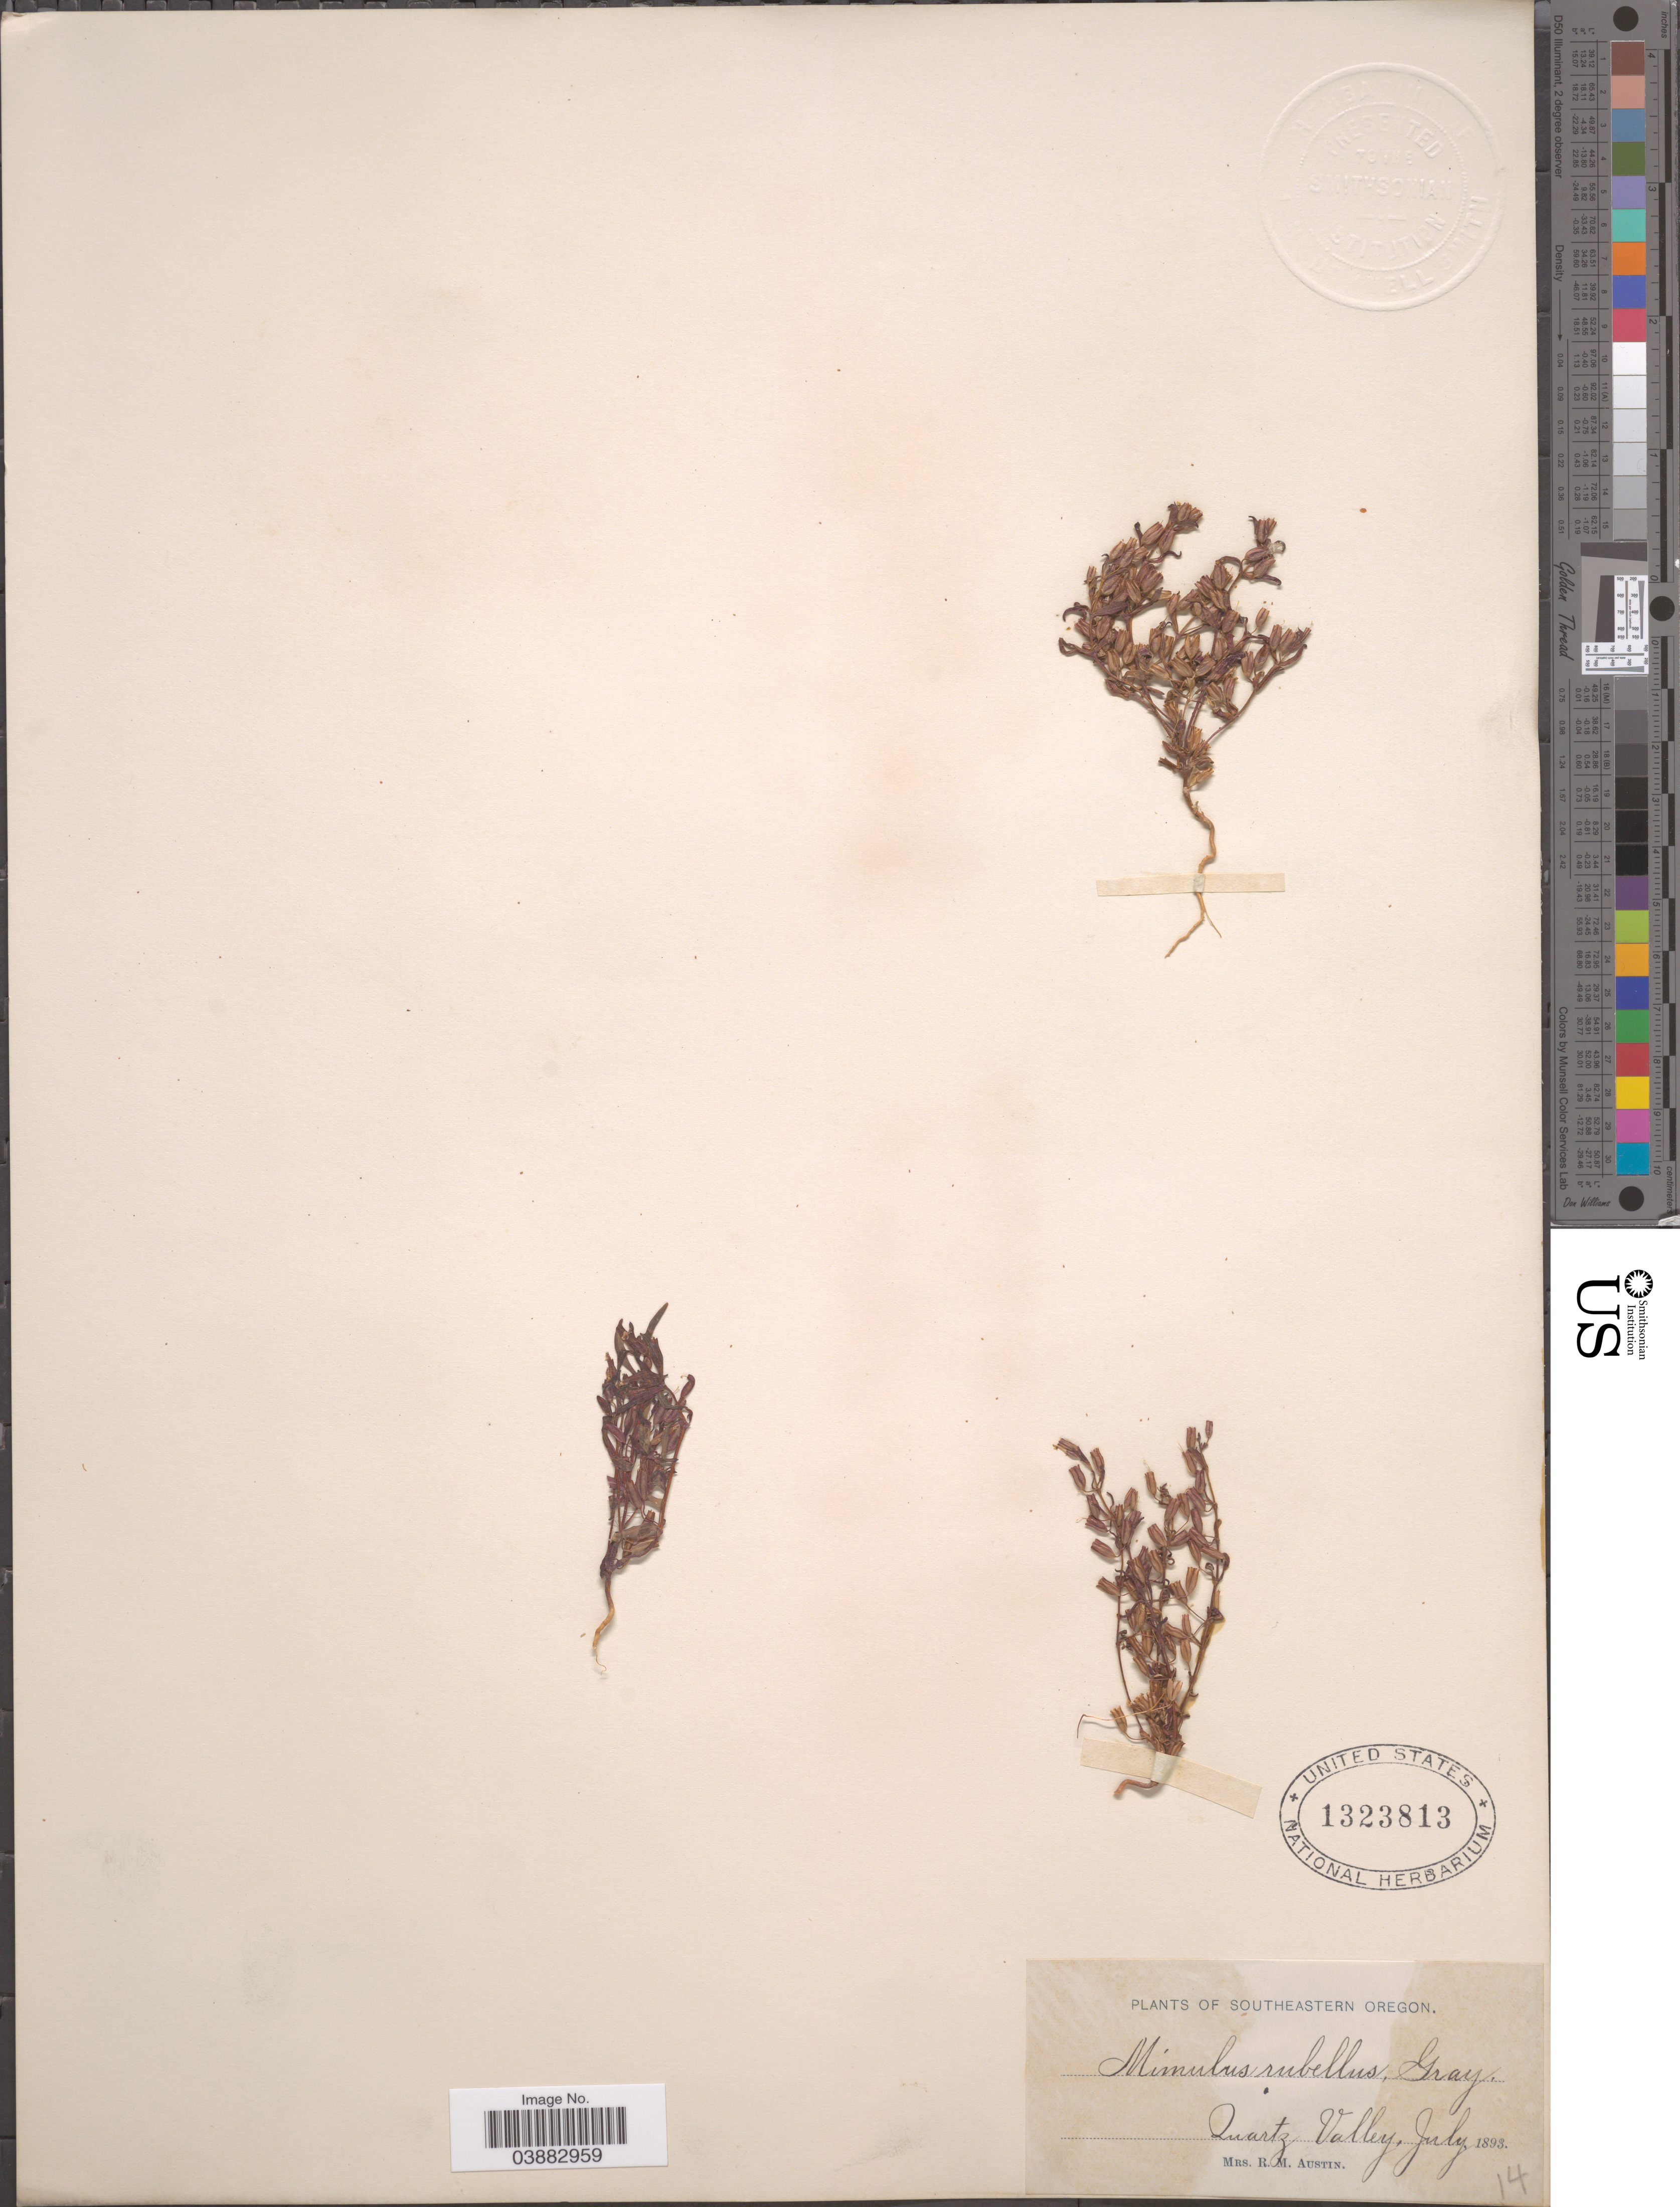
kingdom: Plantae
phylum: Tracheophyta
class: Magnoliopsida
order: Lamiales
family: Phrymaceae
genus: Mimulus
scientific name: Mimulus suksdorfii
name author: A. Gray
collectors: R. Austin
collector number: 14?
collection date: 1893-07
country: United States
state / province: Oregon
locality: Southeastern Oregon. Quartz Valley.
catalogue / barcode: US 1323813